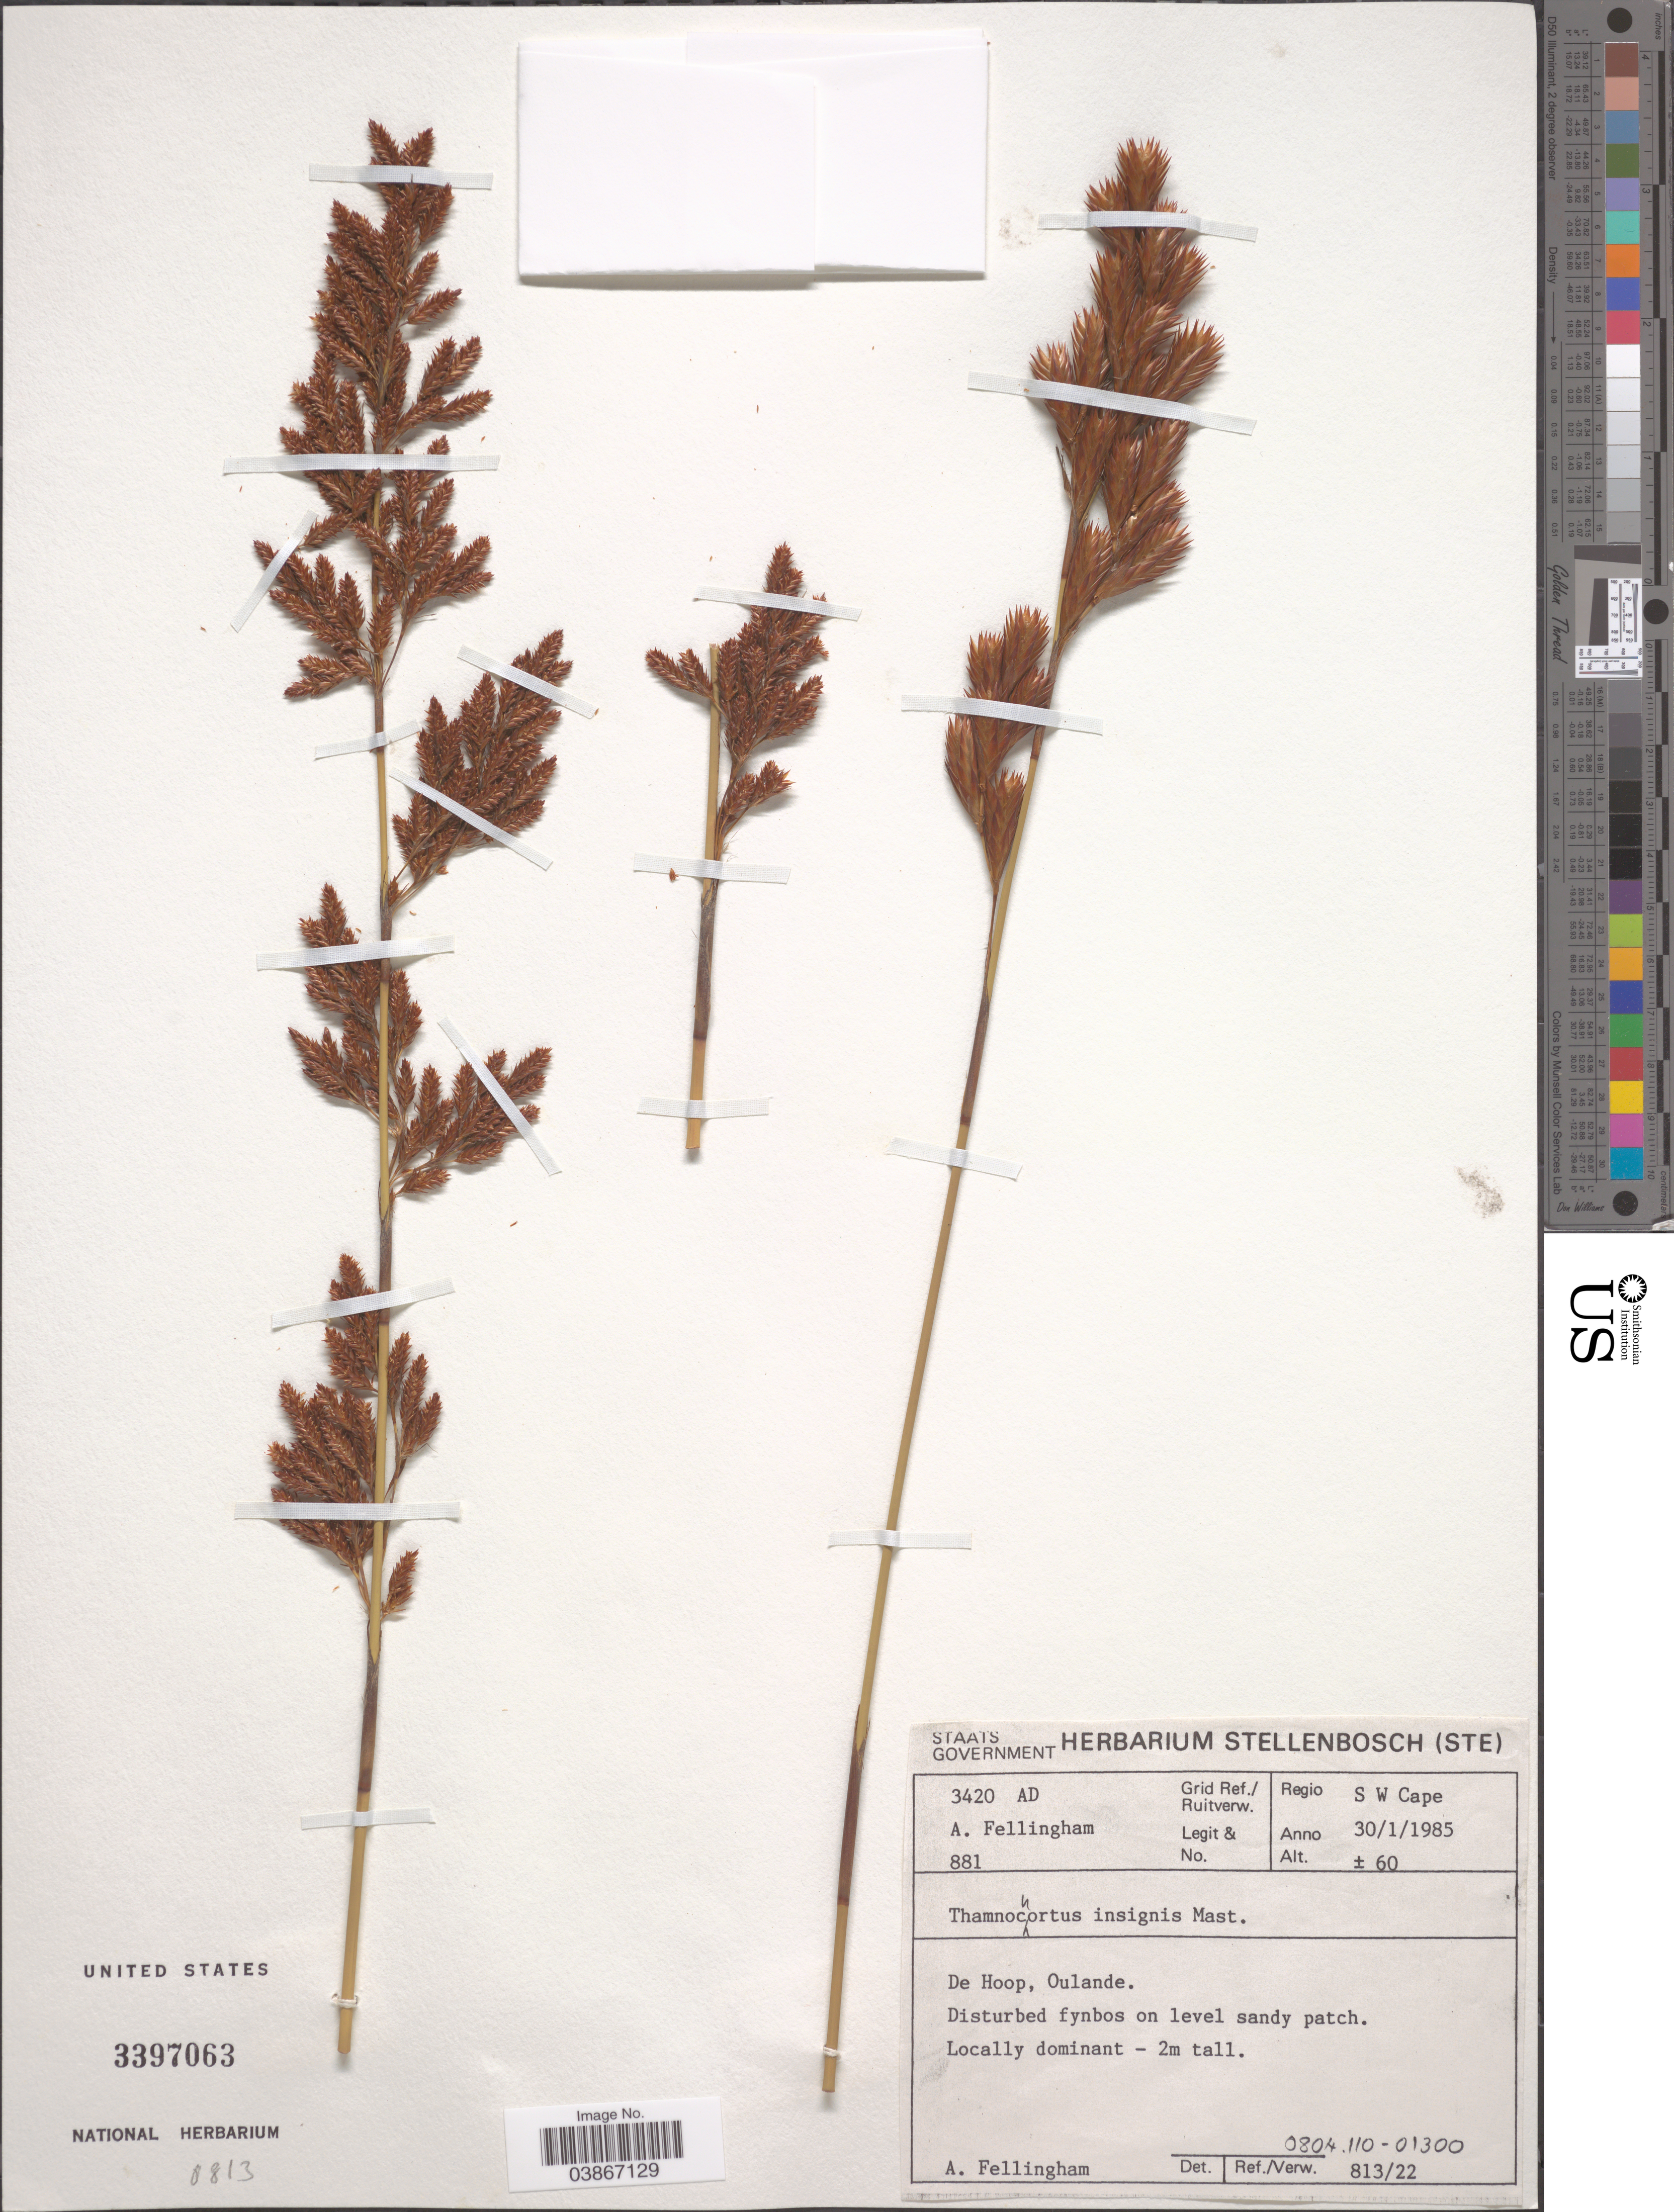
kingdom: Plantae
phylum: Tracheophyta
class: Liliopsida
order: Poales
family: Restionaceae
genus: Thamnochortus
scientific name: Thamnochortus insignis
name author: Mast.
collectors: A. Fellingham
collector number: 881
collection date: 1985-01-30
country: South Africa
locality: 3420 AD Grid Ref./ Ruitverw. Regio S W Cape. De Hoop, Oulande.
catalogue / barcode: US 3397063